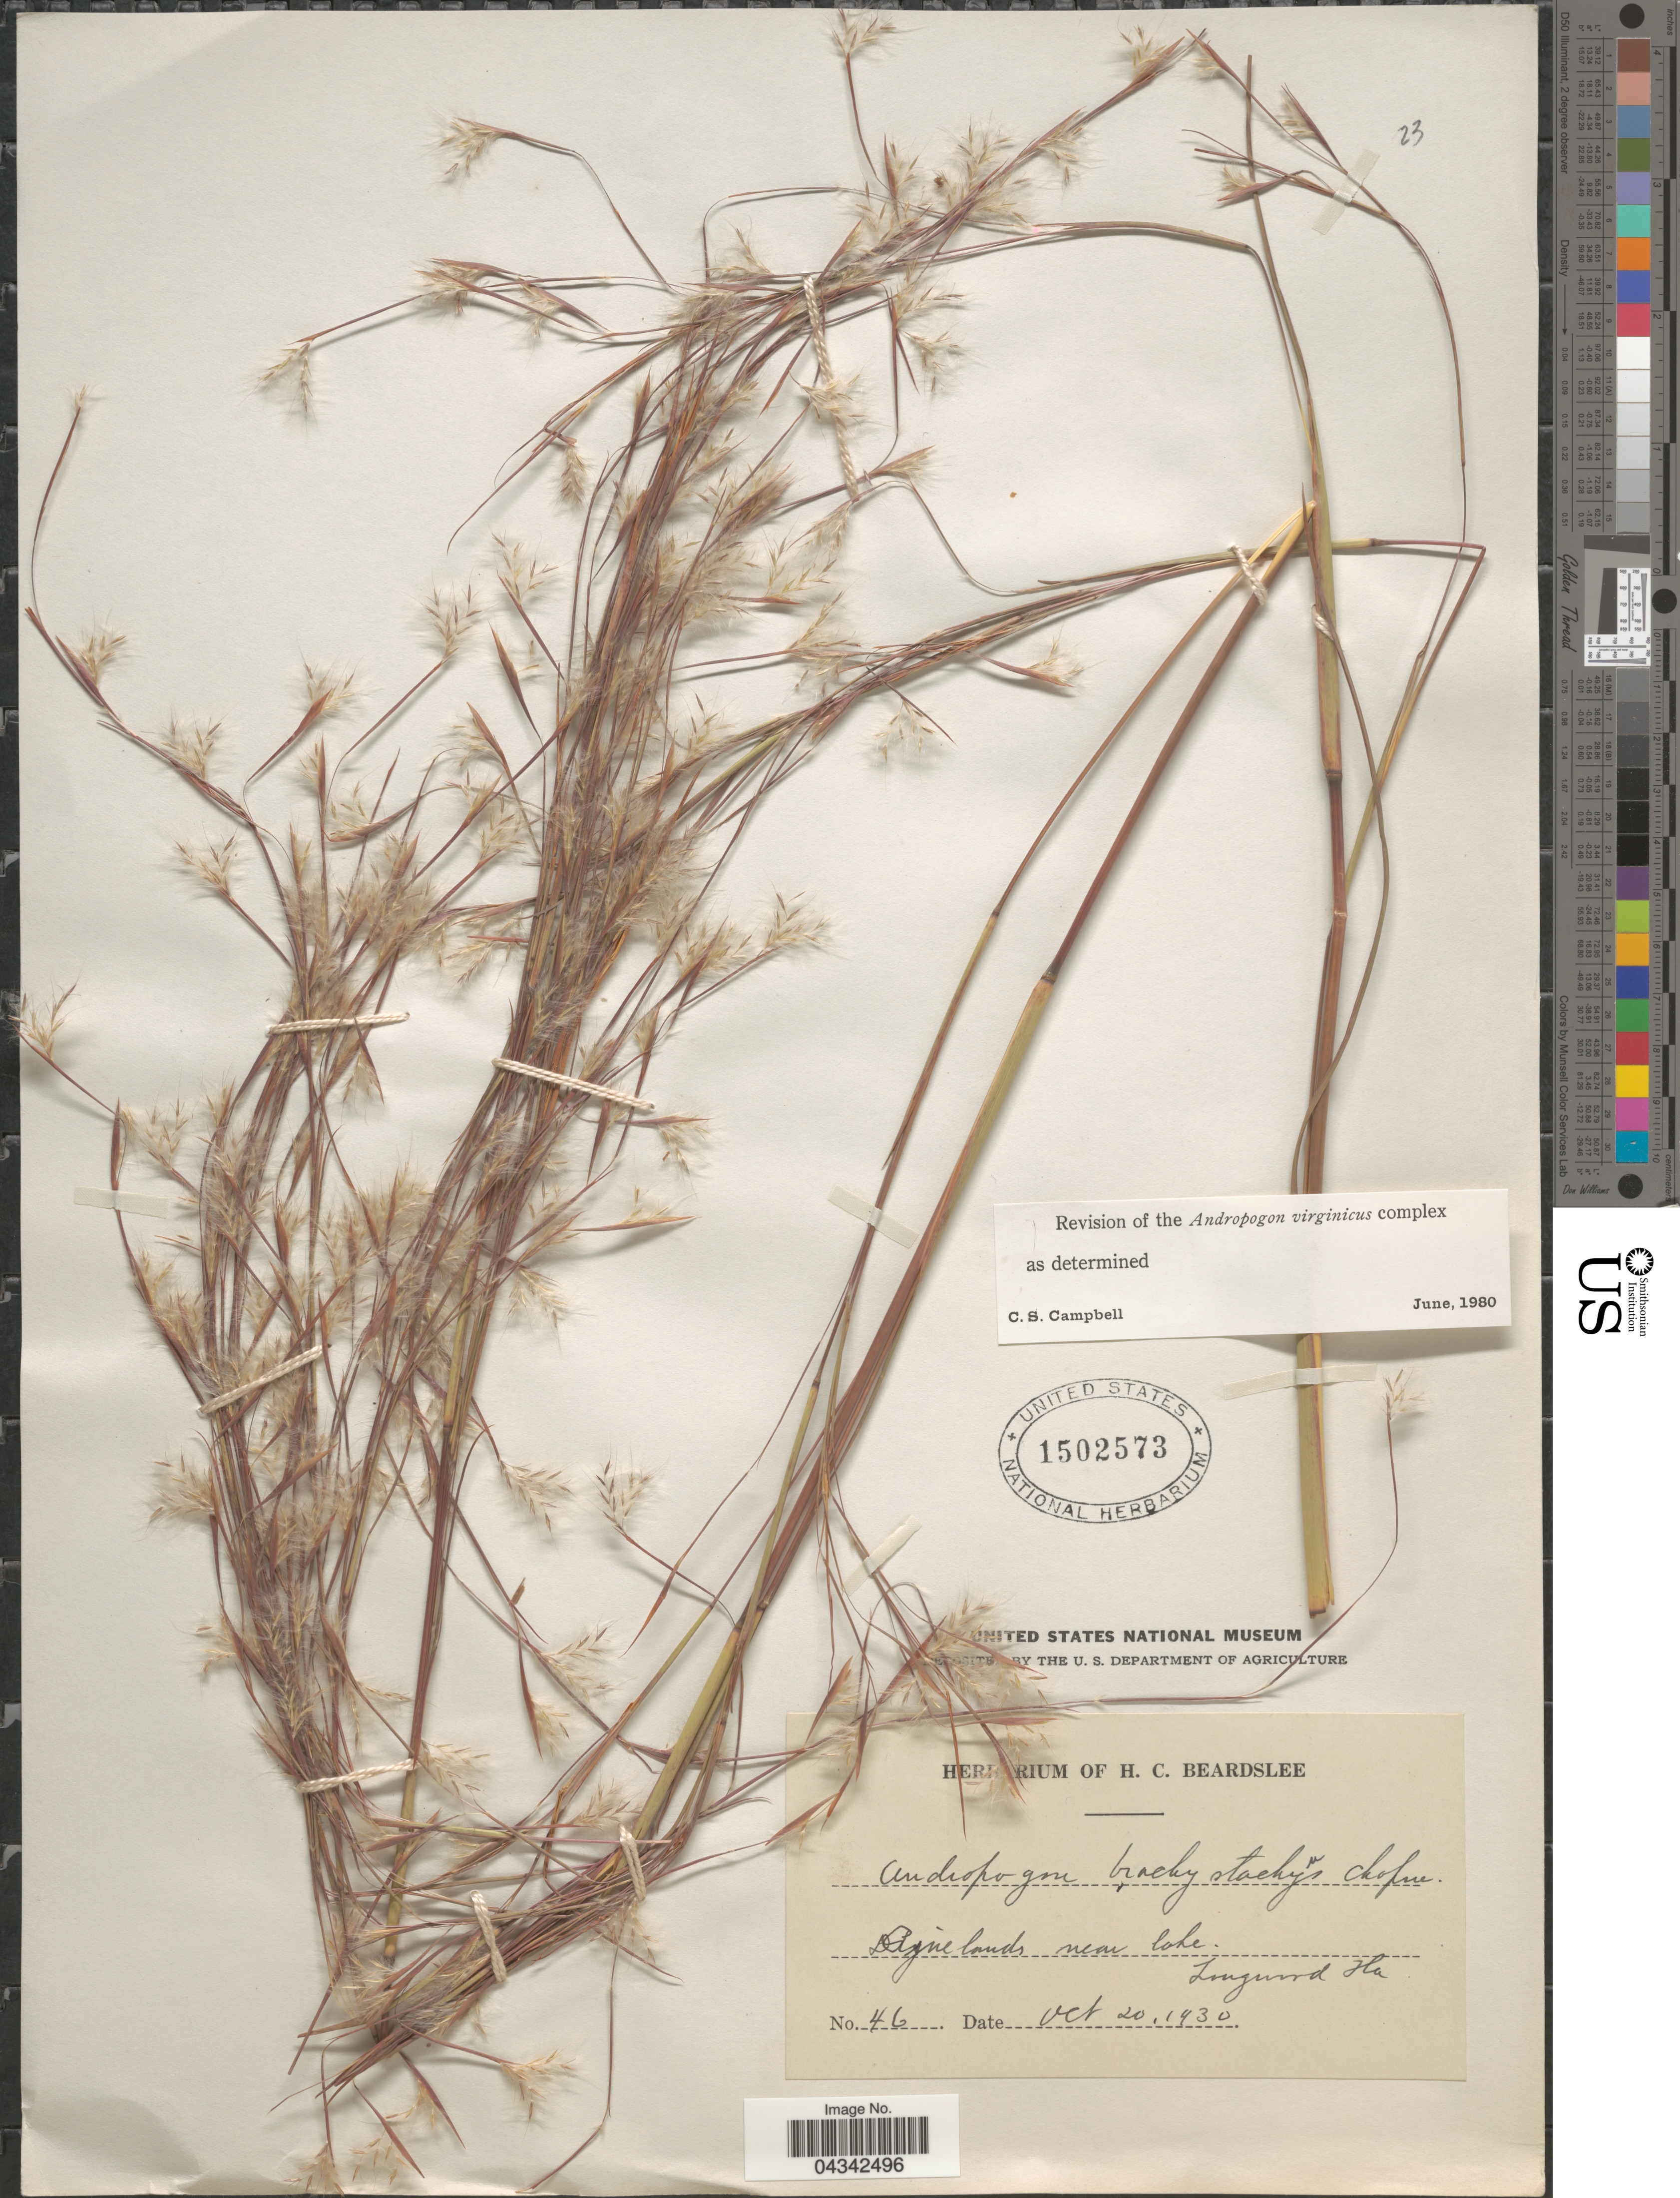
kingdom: Plantae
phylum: Tracheophyta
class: Liliopsida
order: Poales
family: Poaceae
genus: Andropogon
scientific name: Andropogon brachystachyus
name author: Chapm.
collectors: ex herb. H. C. Beardslee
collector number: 46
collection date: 1930-10-20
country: United States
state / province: Florida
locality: [illegible text] lands near lake. Longwood.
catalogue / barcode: US 1502573